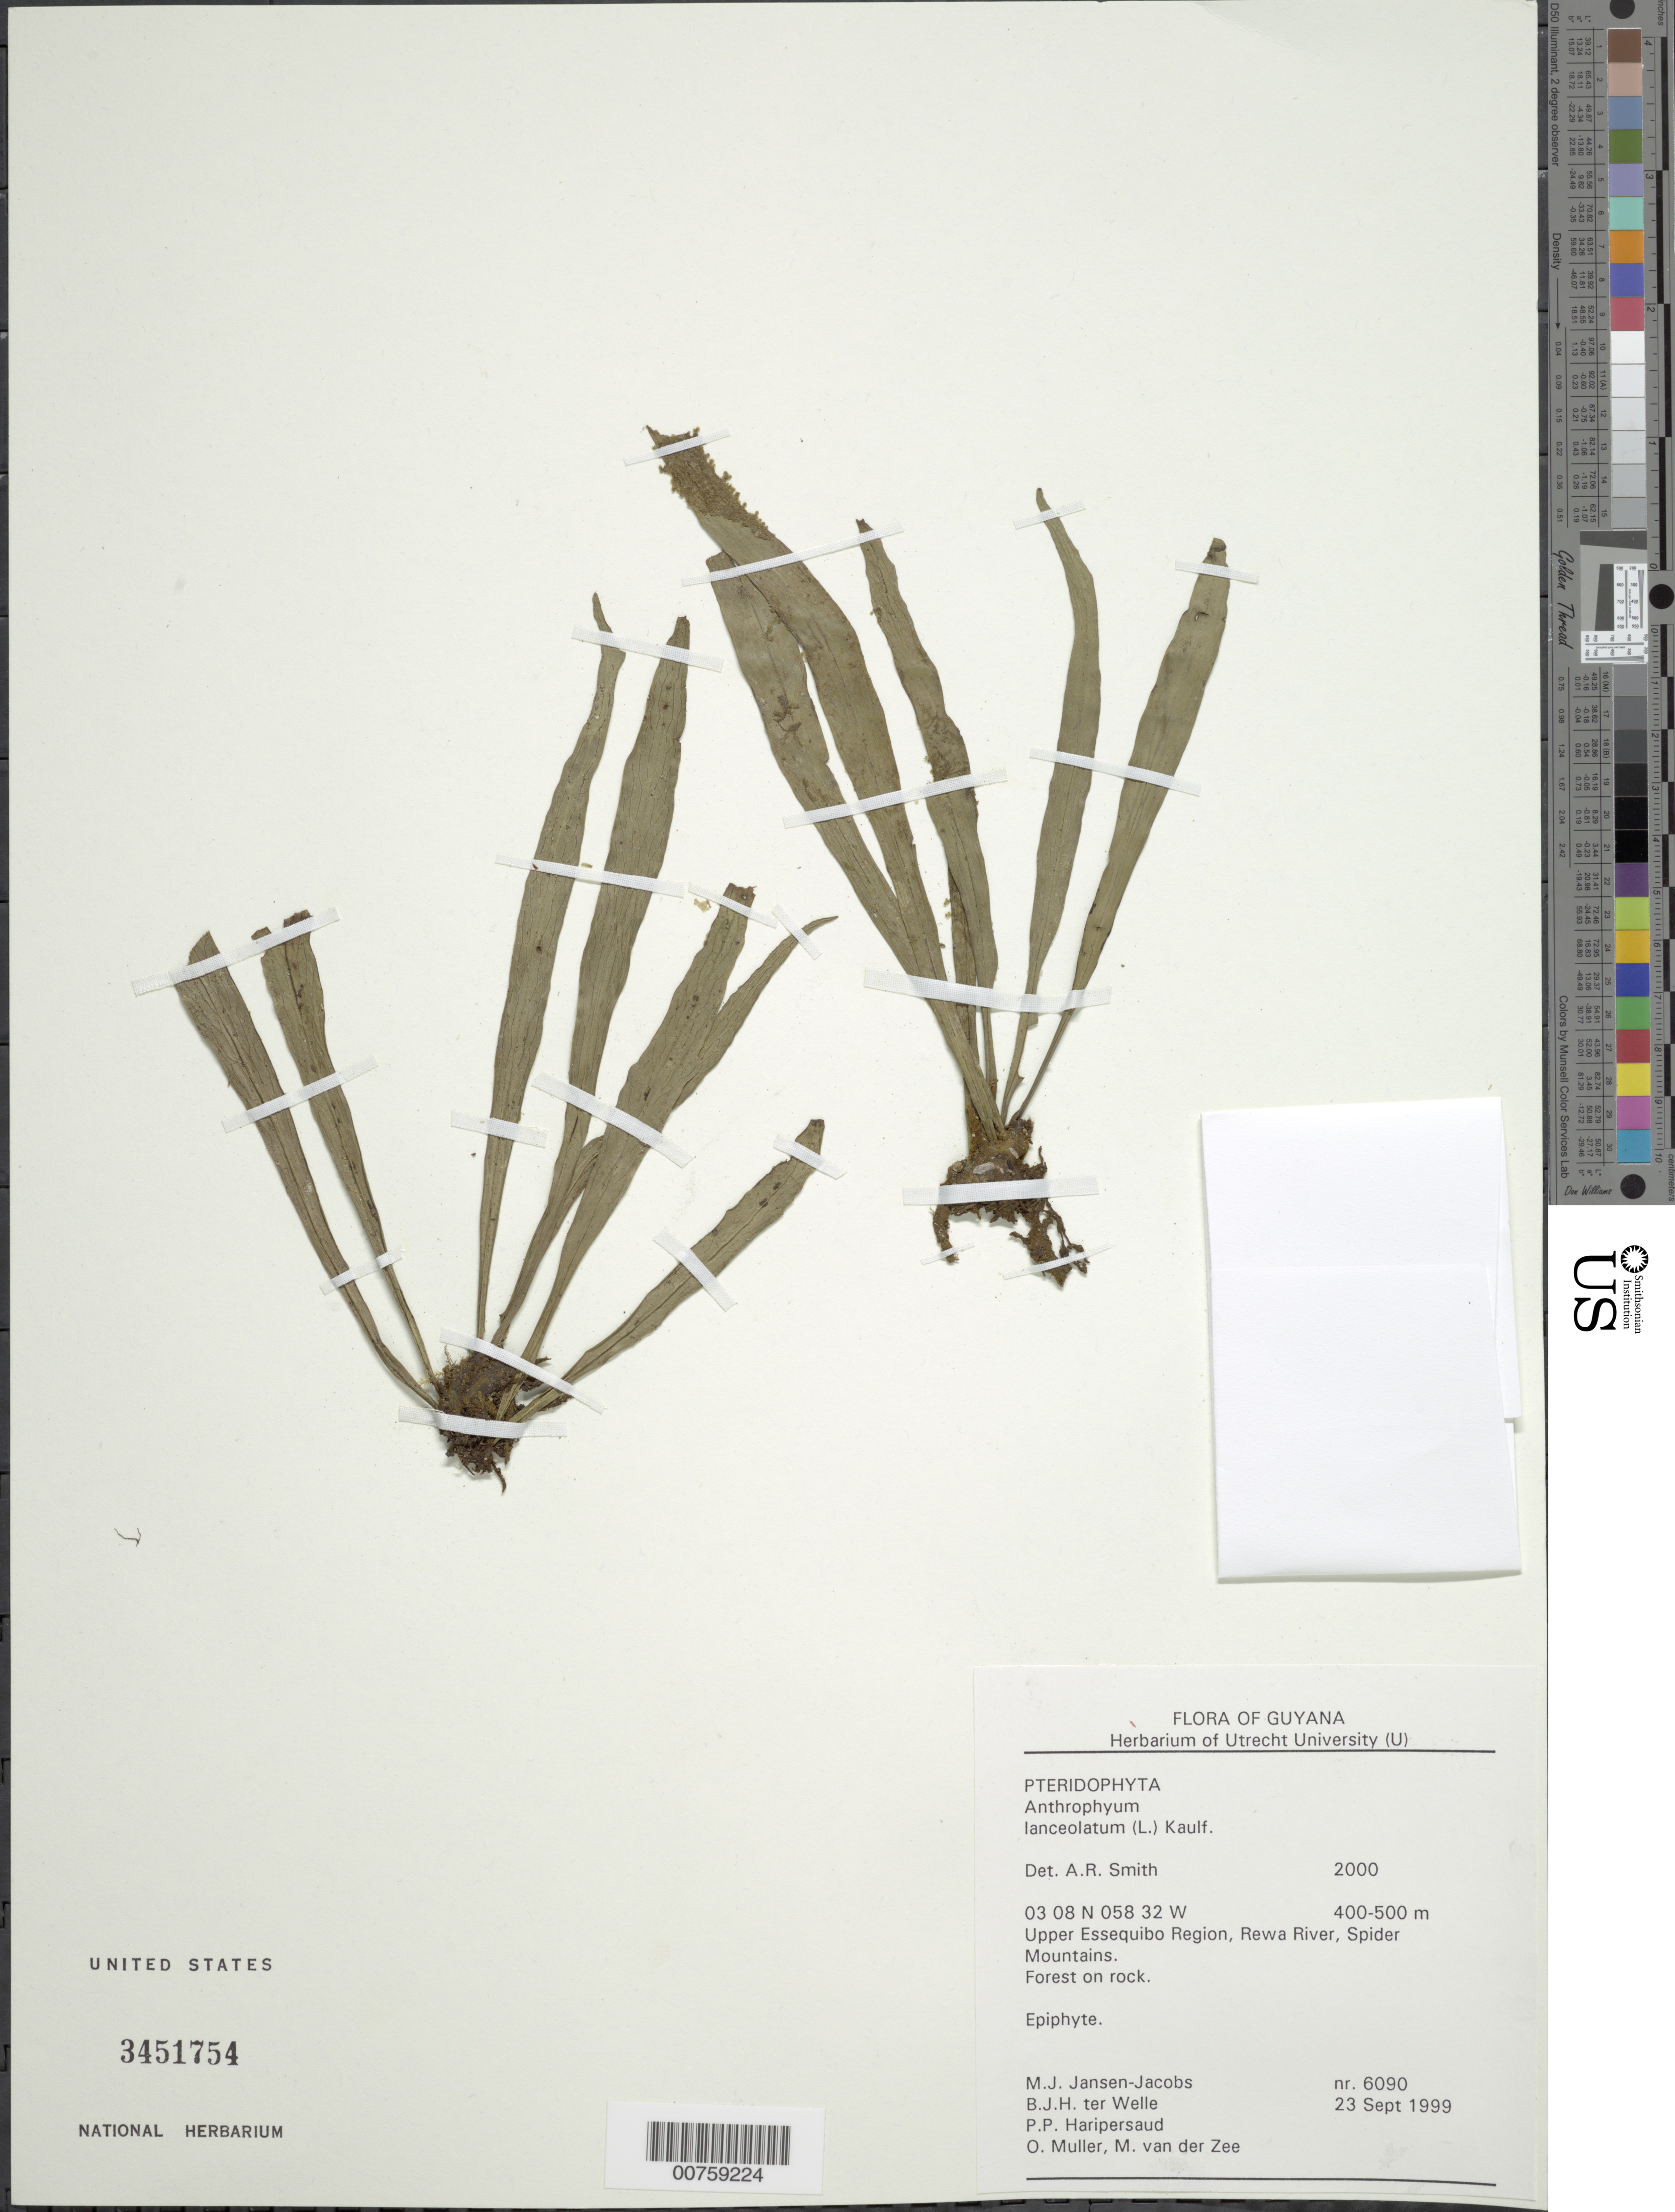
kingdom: Plantae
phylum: Tracheophyta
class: Polypodiopsida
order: Polypodiales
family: Pteridaceae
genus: Polytaenium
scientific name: Polytaenium lanceolatum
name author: (L.) Desv.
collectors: M. J. Jansen-Jacobs, B. Welle, P. Haripersaud, O. Muller & M. van der Zee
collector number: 6090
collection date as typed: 23-Sep-99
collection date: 1999-09-23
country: Guyana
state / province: U. Takutu-U. Essequibo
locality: Rewa River, Spider Mts., Upper Essequibo Region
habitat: Forest on rock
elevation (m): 400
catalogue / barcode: US 3451754